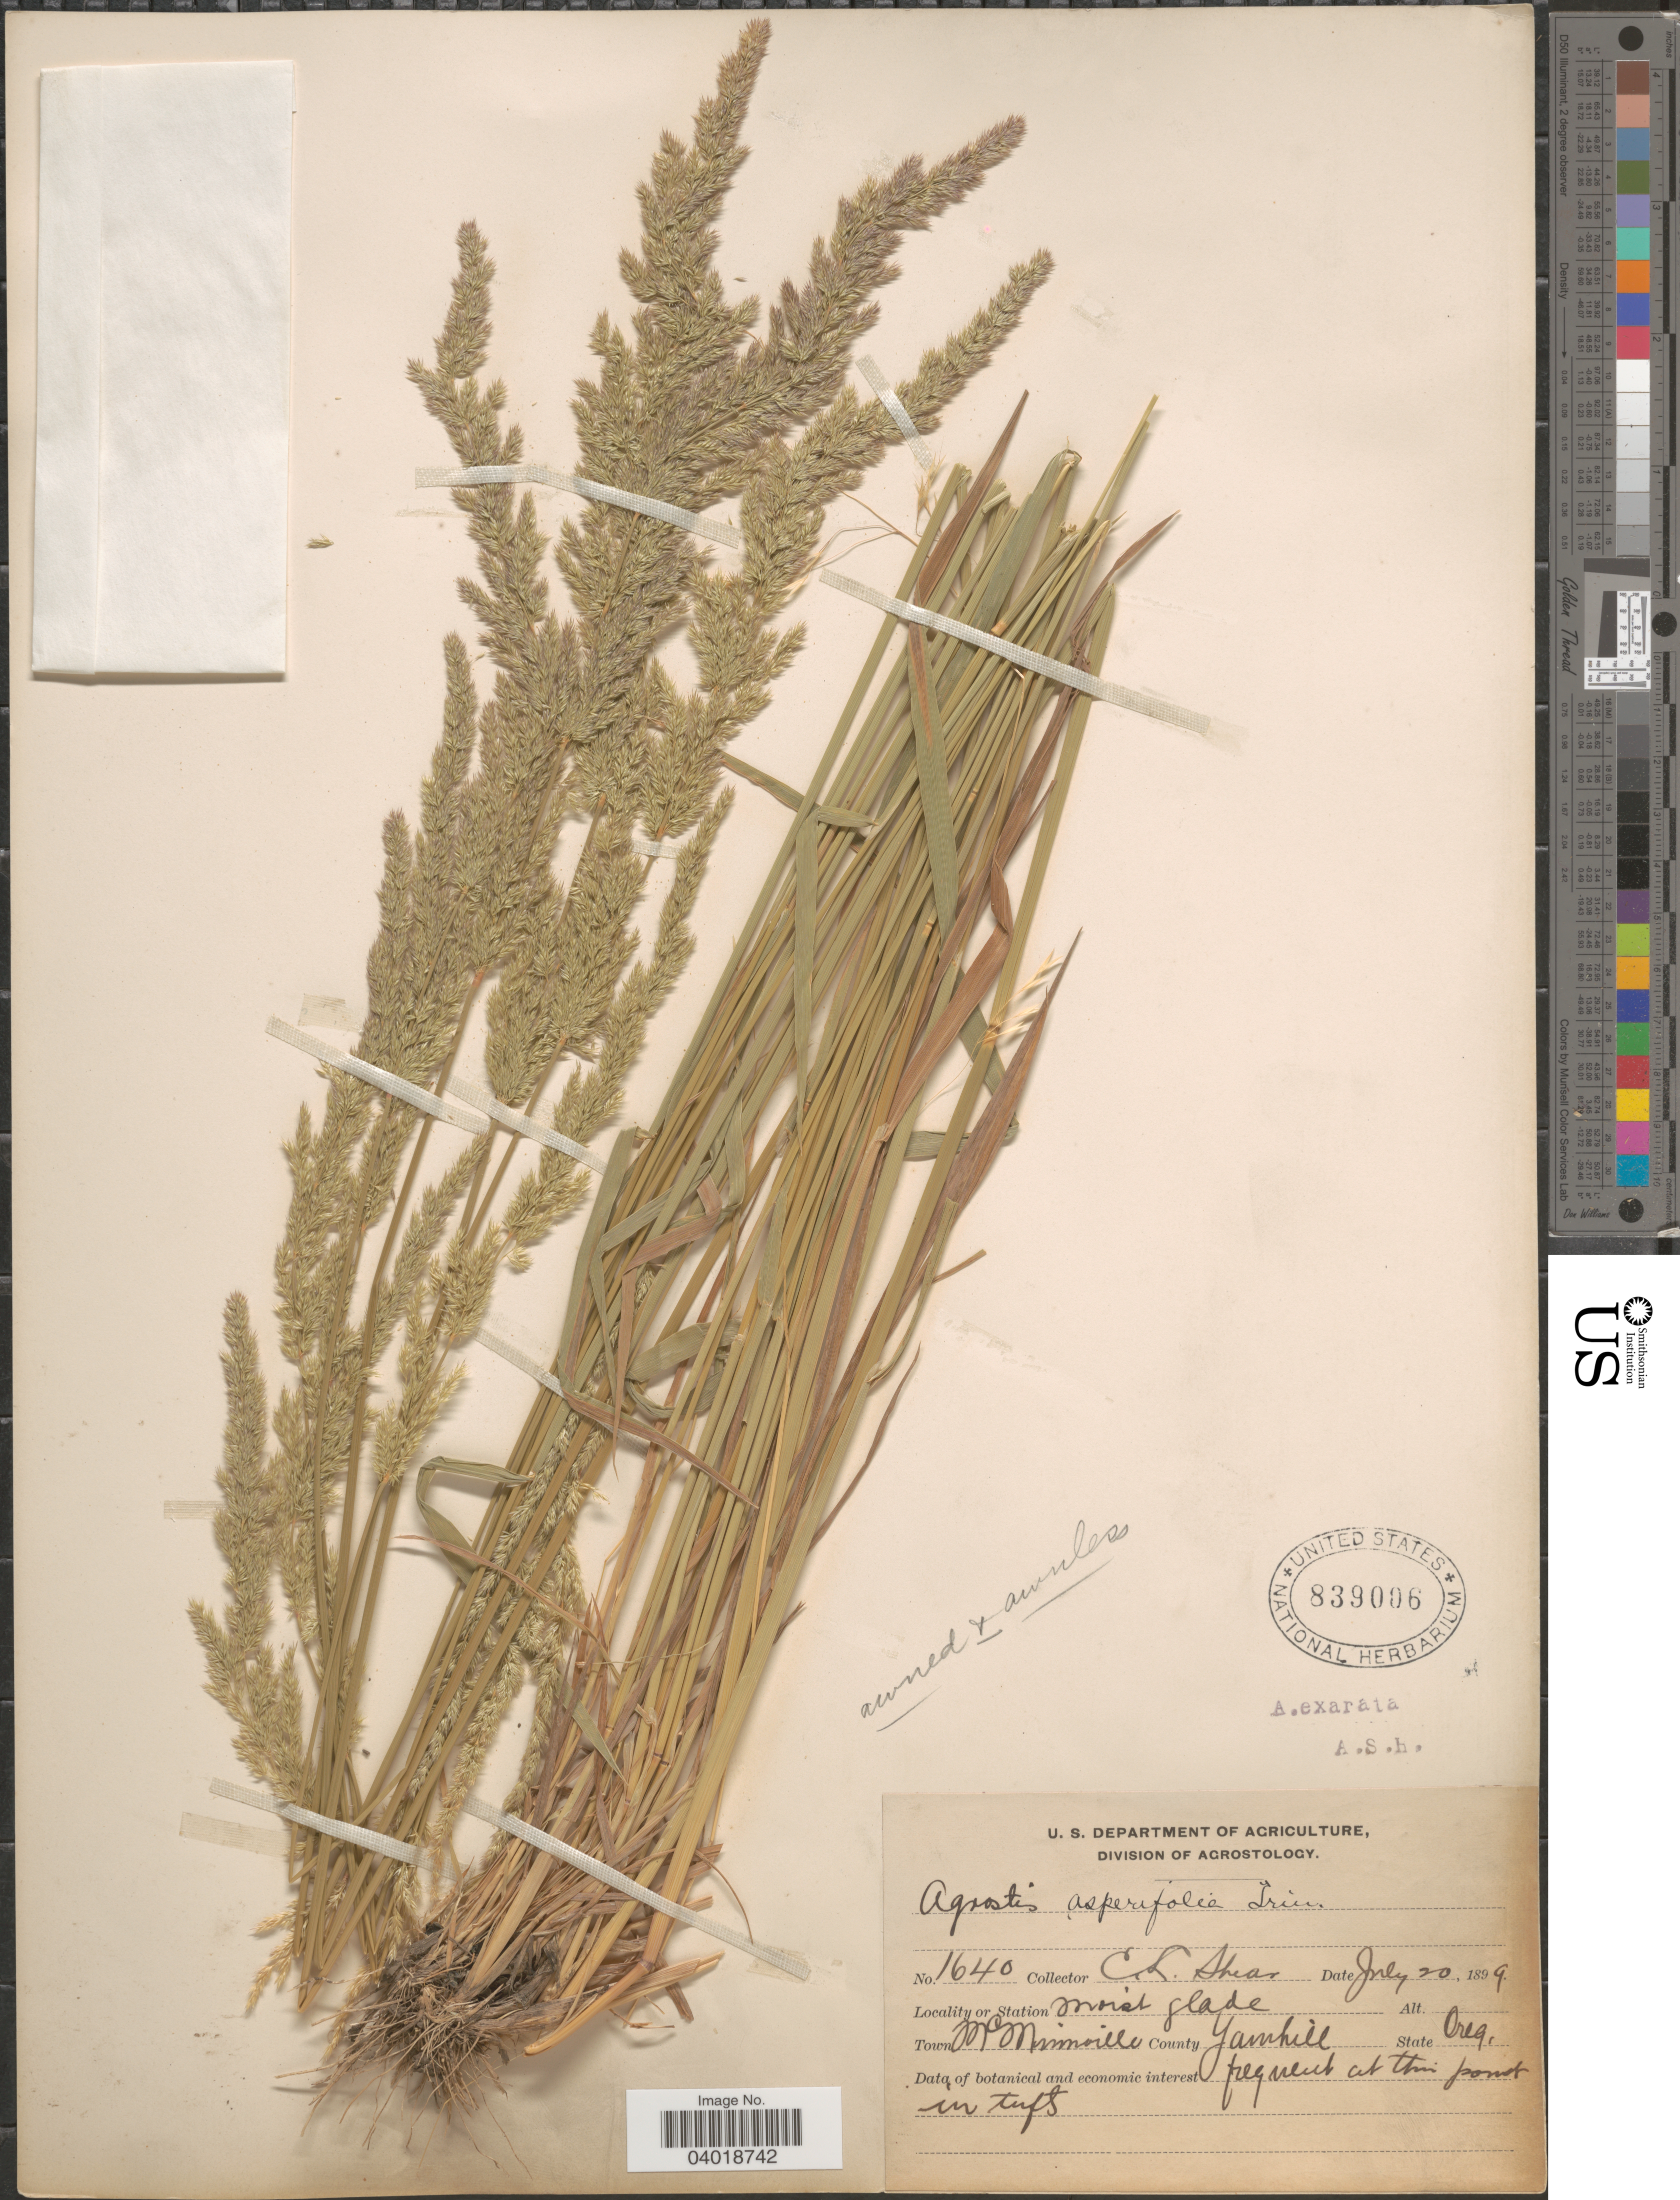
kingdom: Plantae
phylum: Tracheophyta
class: Liliopsida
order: Poales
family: Poaceae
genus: Agrostis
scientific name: Agrostis exarata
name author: Trin.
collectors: C. L. Shear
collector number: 1640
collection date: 1899-07-20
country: United States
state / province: Oregon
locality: Station moist glade. Town McMinnville. County Yamhill.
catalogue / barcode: US 839006